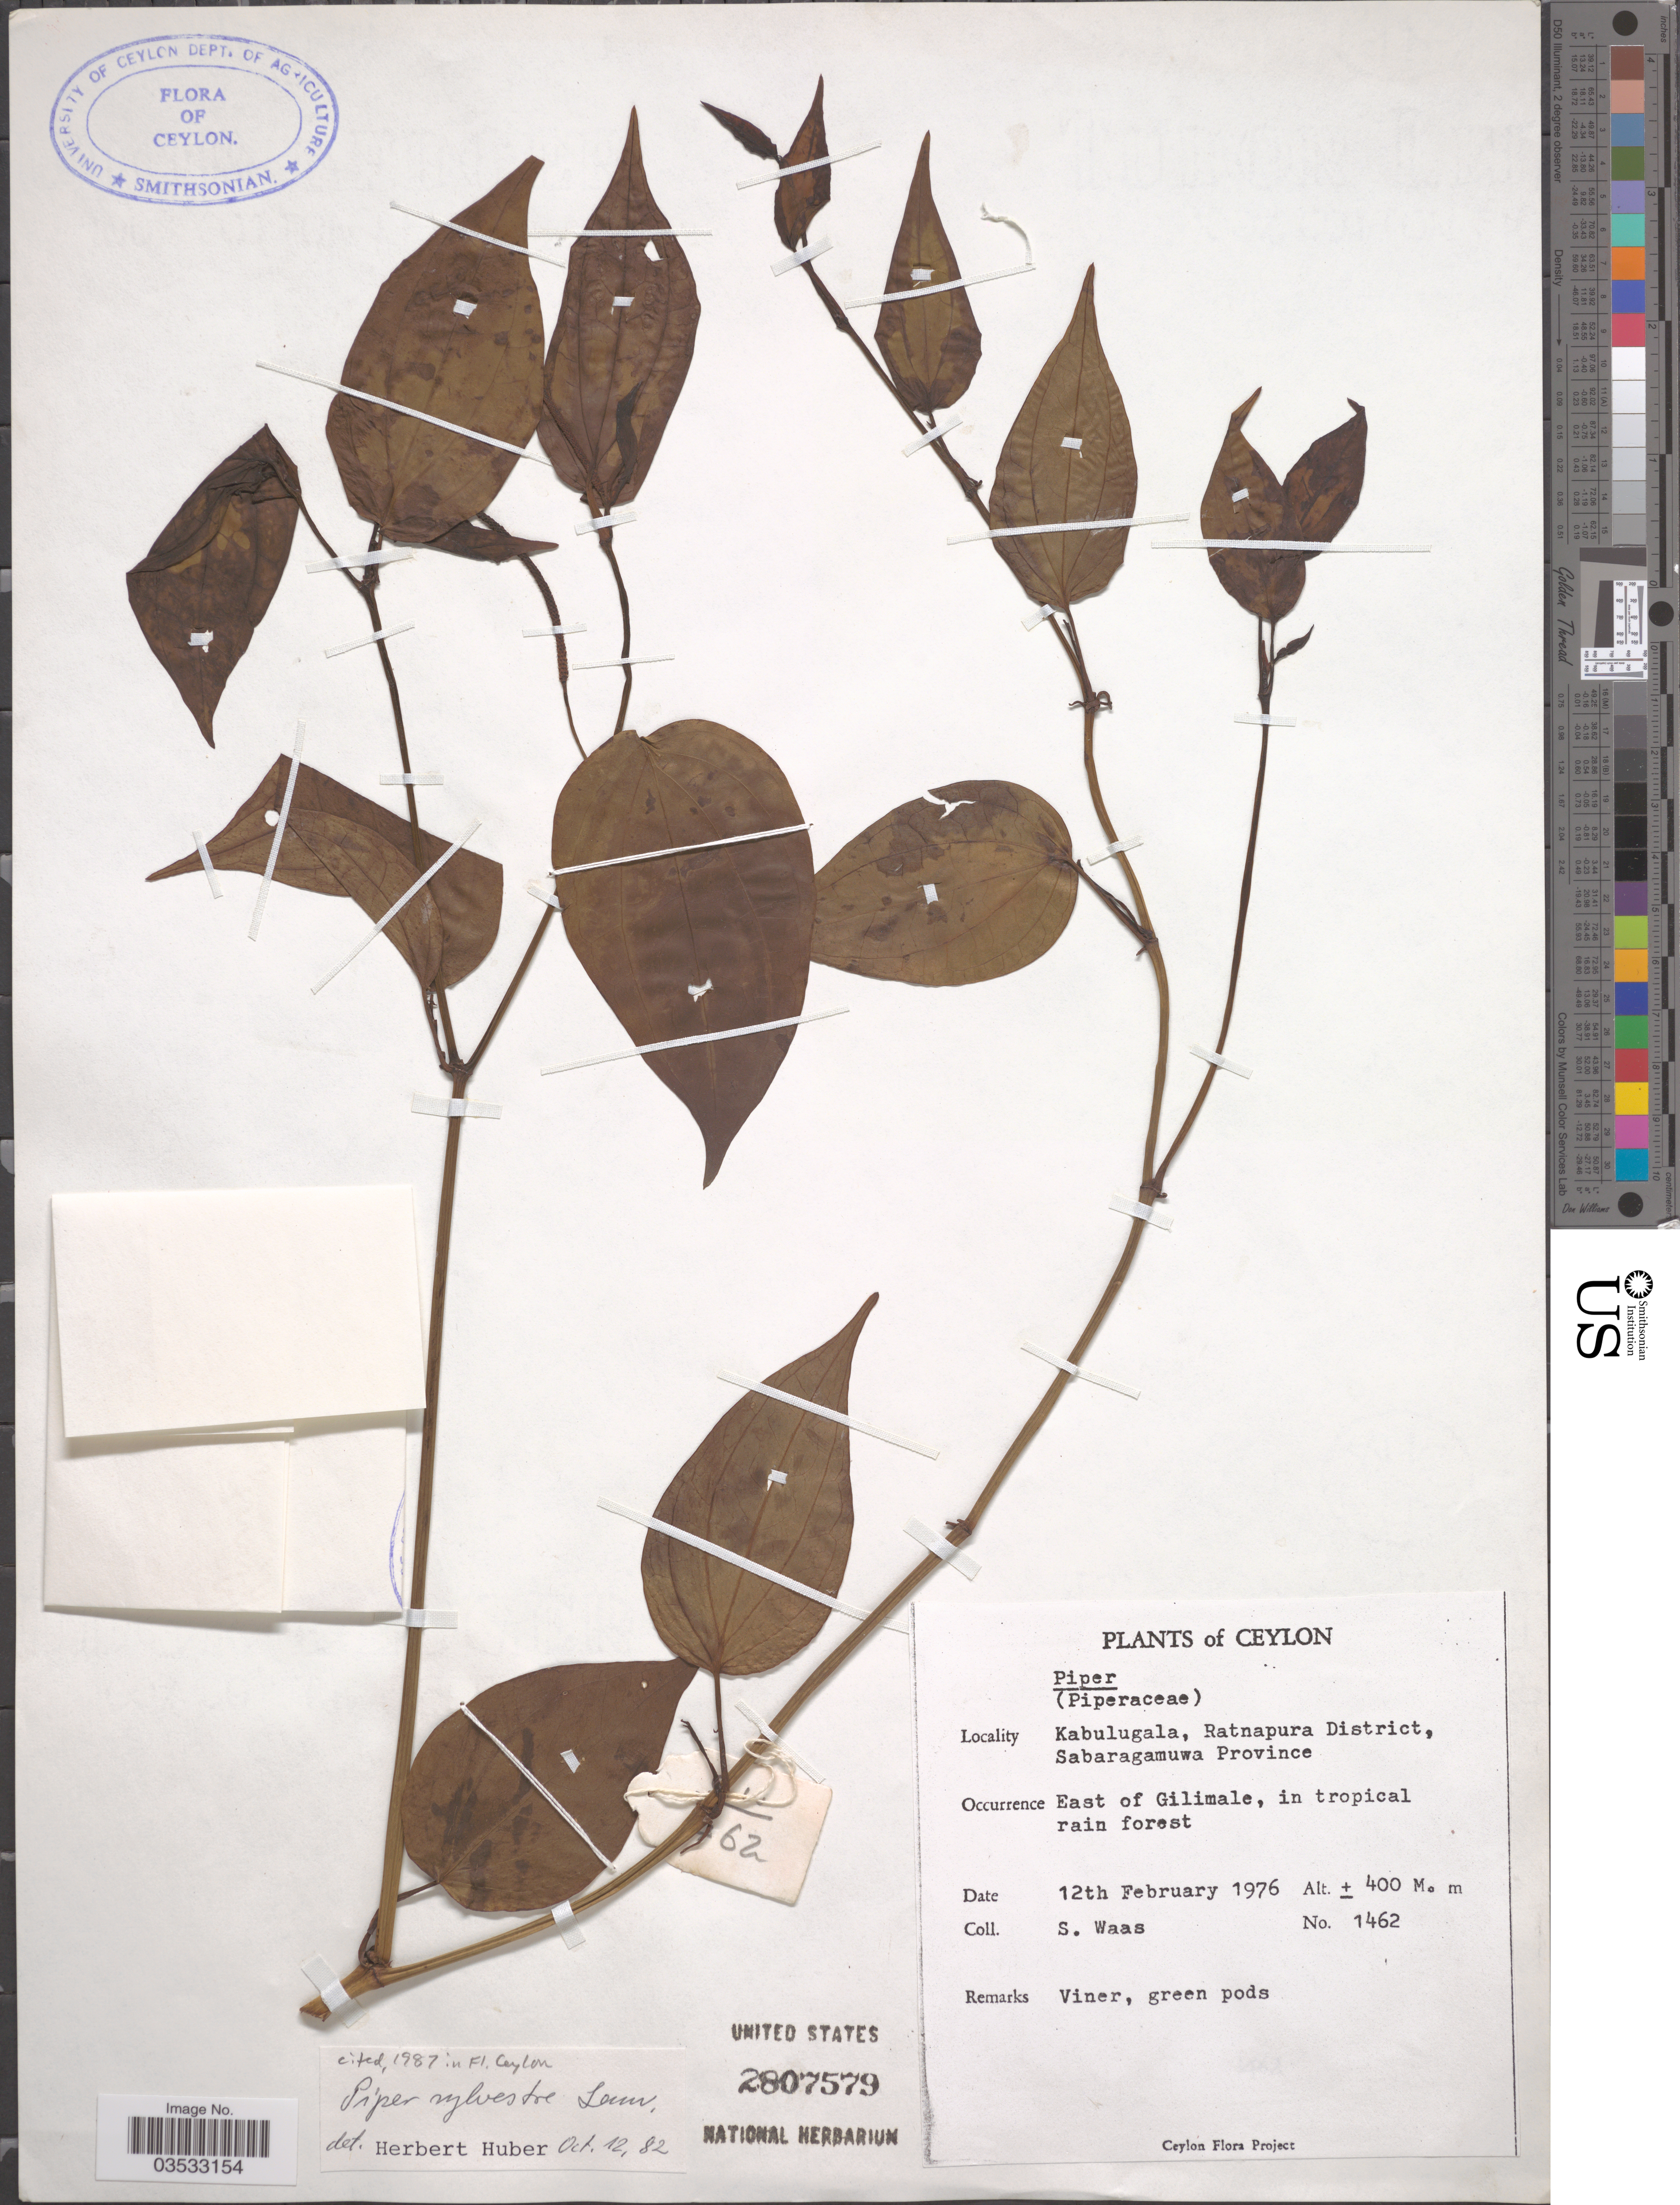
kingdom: Plantae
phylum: Tracheophyta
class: Magnoliopsida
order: Piperales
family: Piperaceae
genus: Piper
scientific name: Piper sylvestre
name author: Lour.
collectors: S. Waas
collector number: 1462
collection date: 1976-02-12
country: Sri Lanka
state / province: Sabaragamuwa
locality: Ceylon. Kabulugala, Ratnapura District, Sabaragamuwa Province. East of Gilimale, in tropical rain forest.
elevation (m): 400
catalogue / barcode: US 2807579